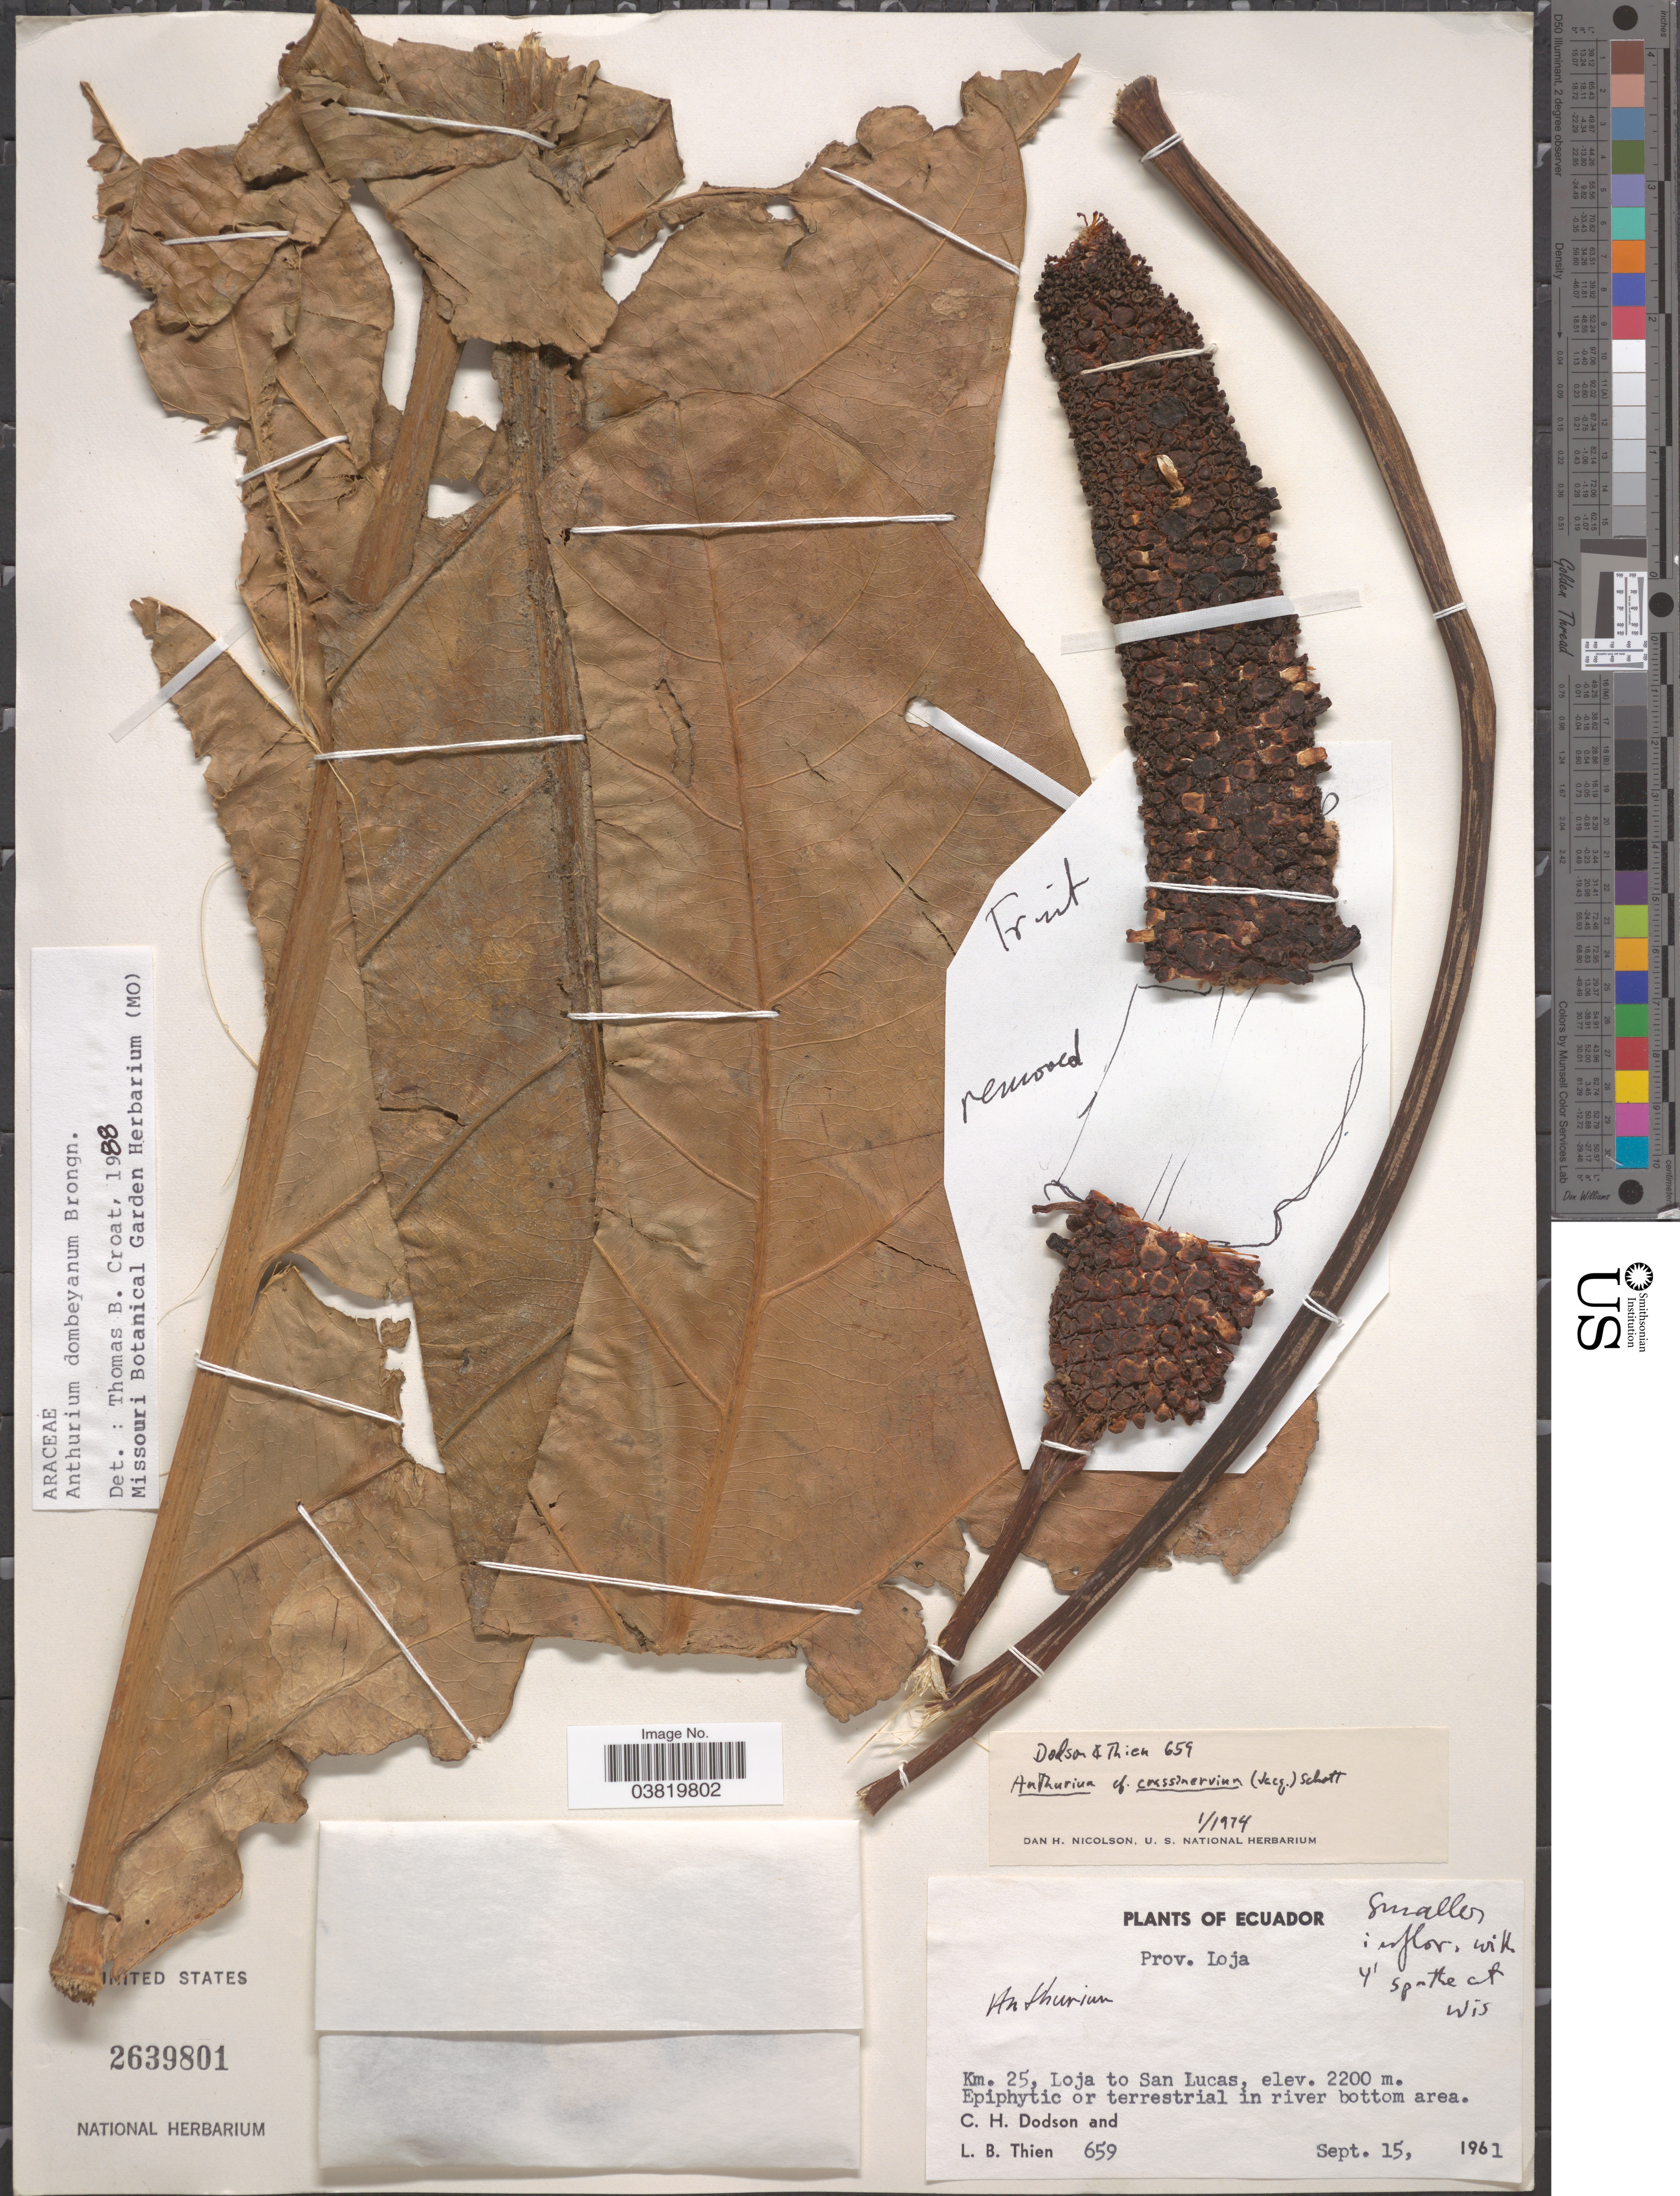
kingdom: Plantae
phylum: Tracheophyta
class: Liliopsida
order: Alismatales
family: Araceae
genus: Anthurium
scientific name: Anthurium dombeyanum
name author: Brongn. ex Schott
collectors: C. H. Dodson & L. Thien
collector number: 659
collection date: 1961-09-15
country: Ecuador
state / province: Loja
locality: Km. 25, Loja to San Lucas.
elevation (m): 2200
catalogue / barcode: US 2639801